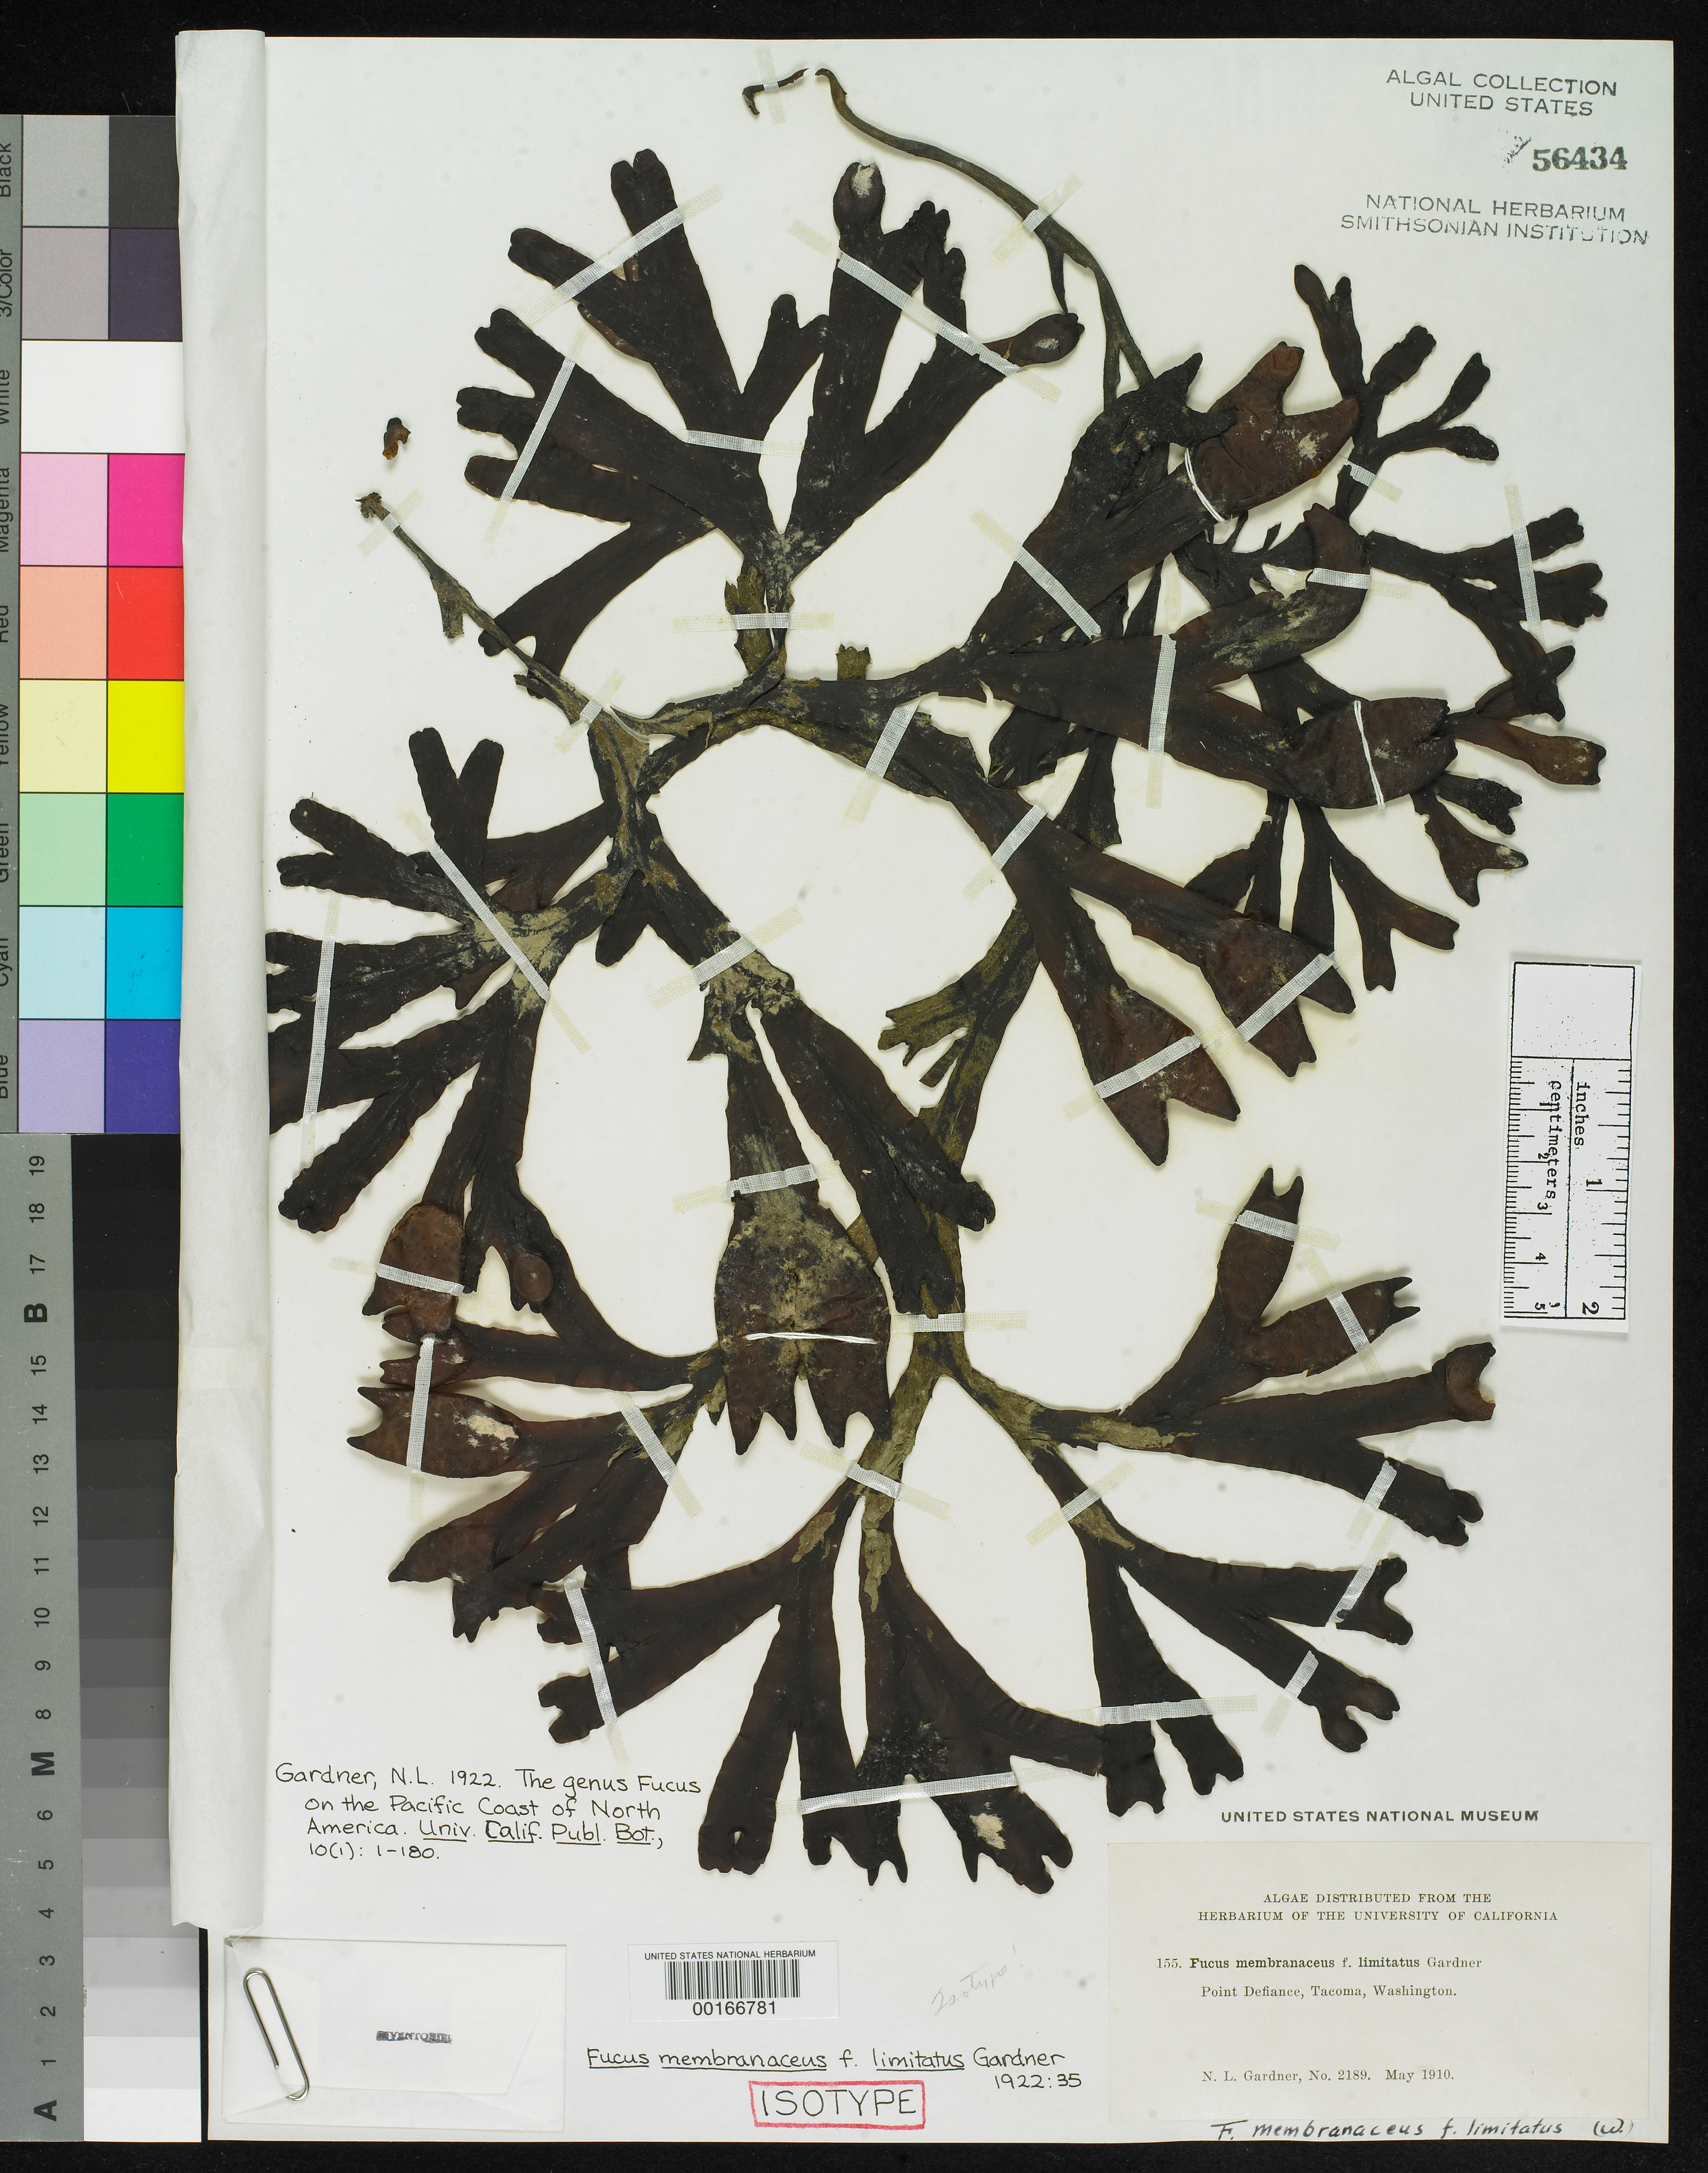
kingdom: Chromista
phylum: Ochrophyta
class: Phaeophyceae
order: Fucales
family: Fucaceae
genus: Fucus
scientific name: Fucus membranaceus f. limitatus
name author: N.L. Gardner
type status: Isotype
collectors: N. Gardner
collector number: NLG 2189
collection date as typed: May 1910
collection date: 1910-05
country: United States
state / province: Washington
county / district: Pierce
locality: Point Defiance, Tacoma.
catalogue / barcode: US 56434